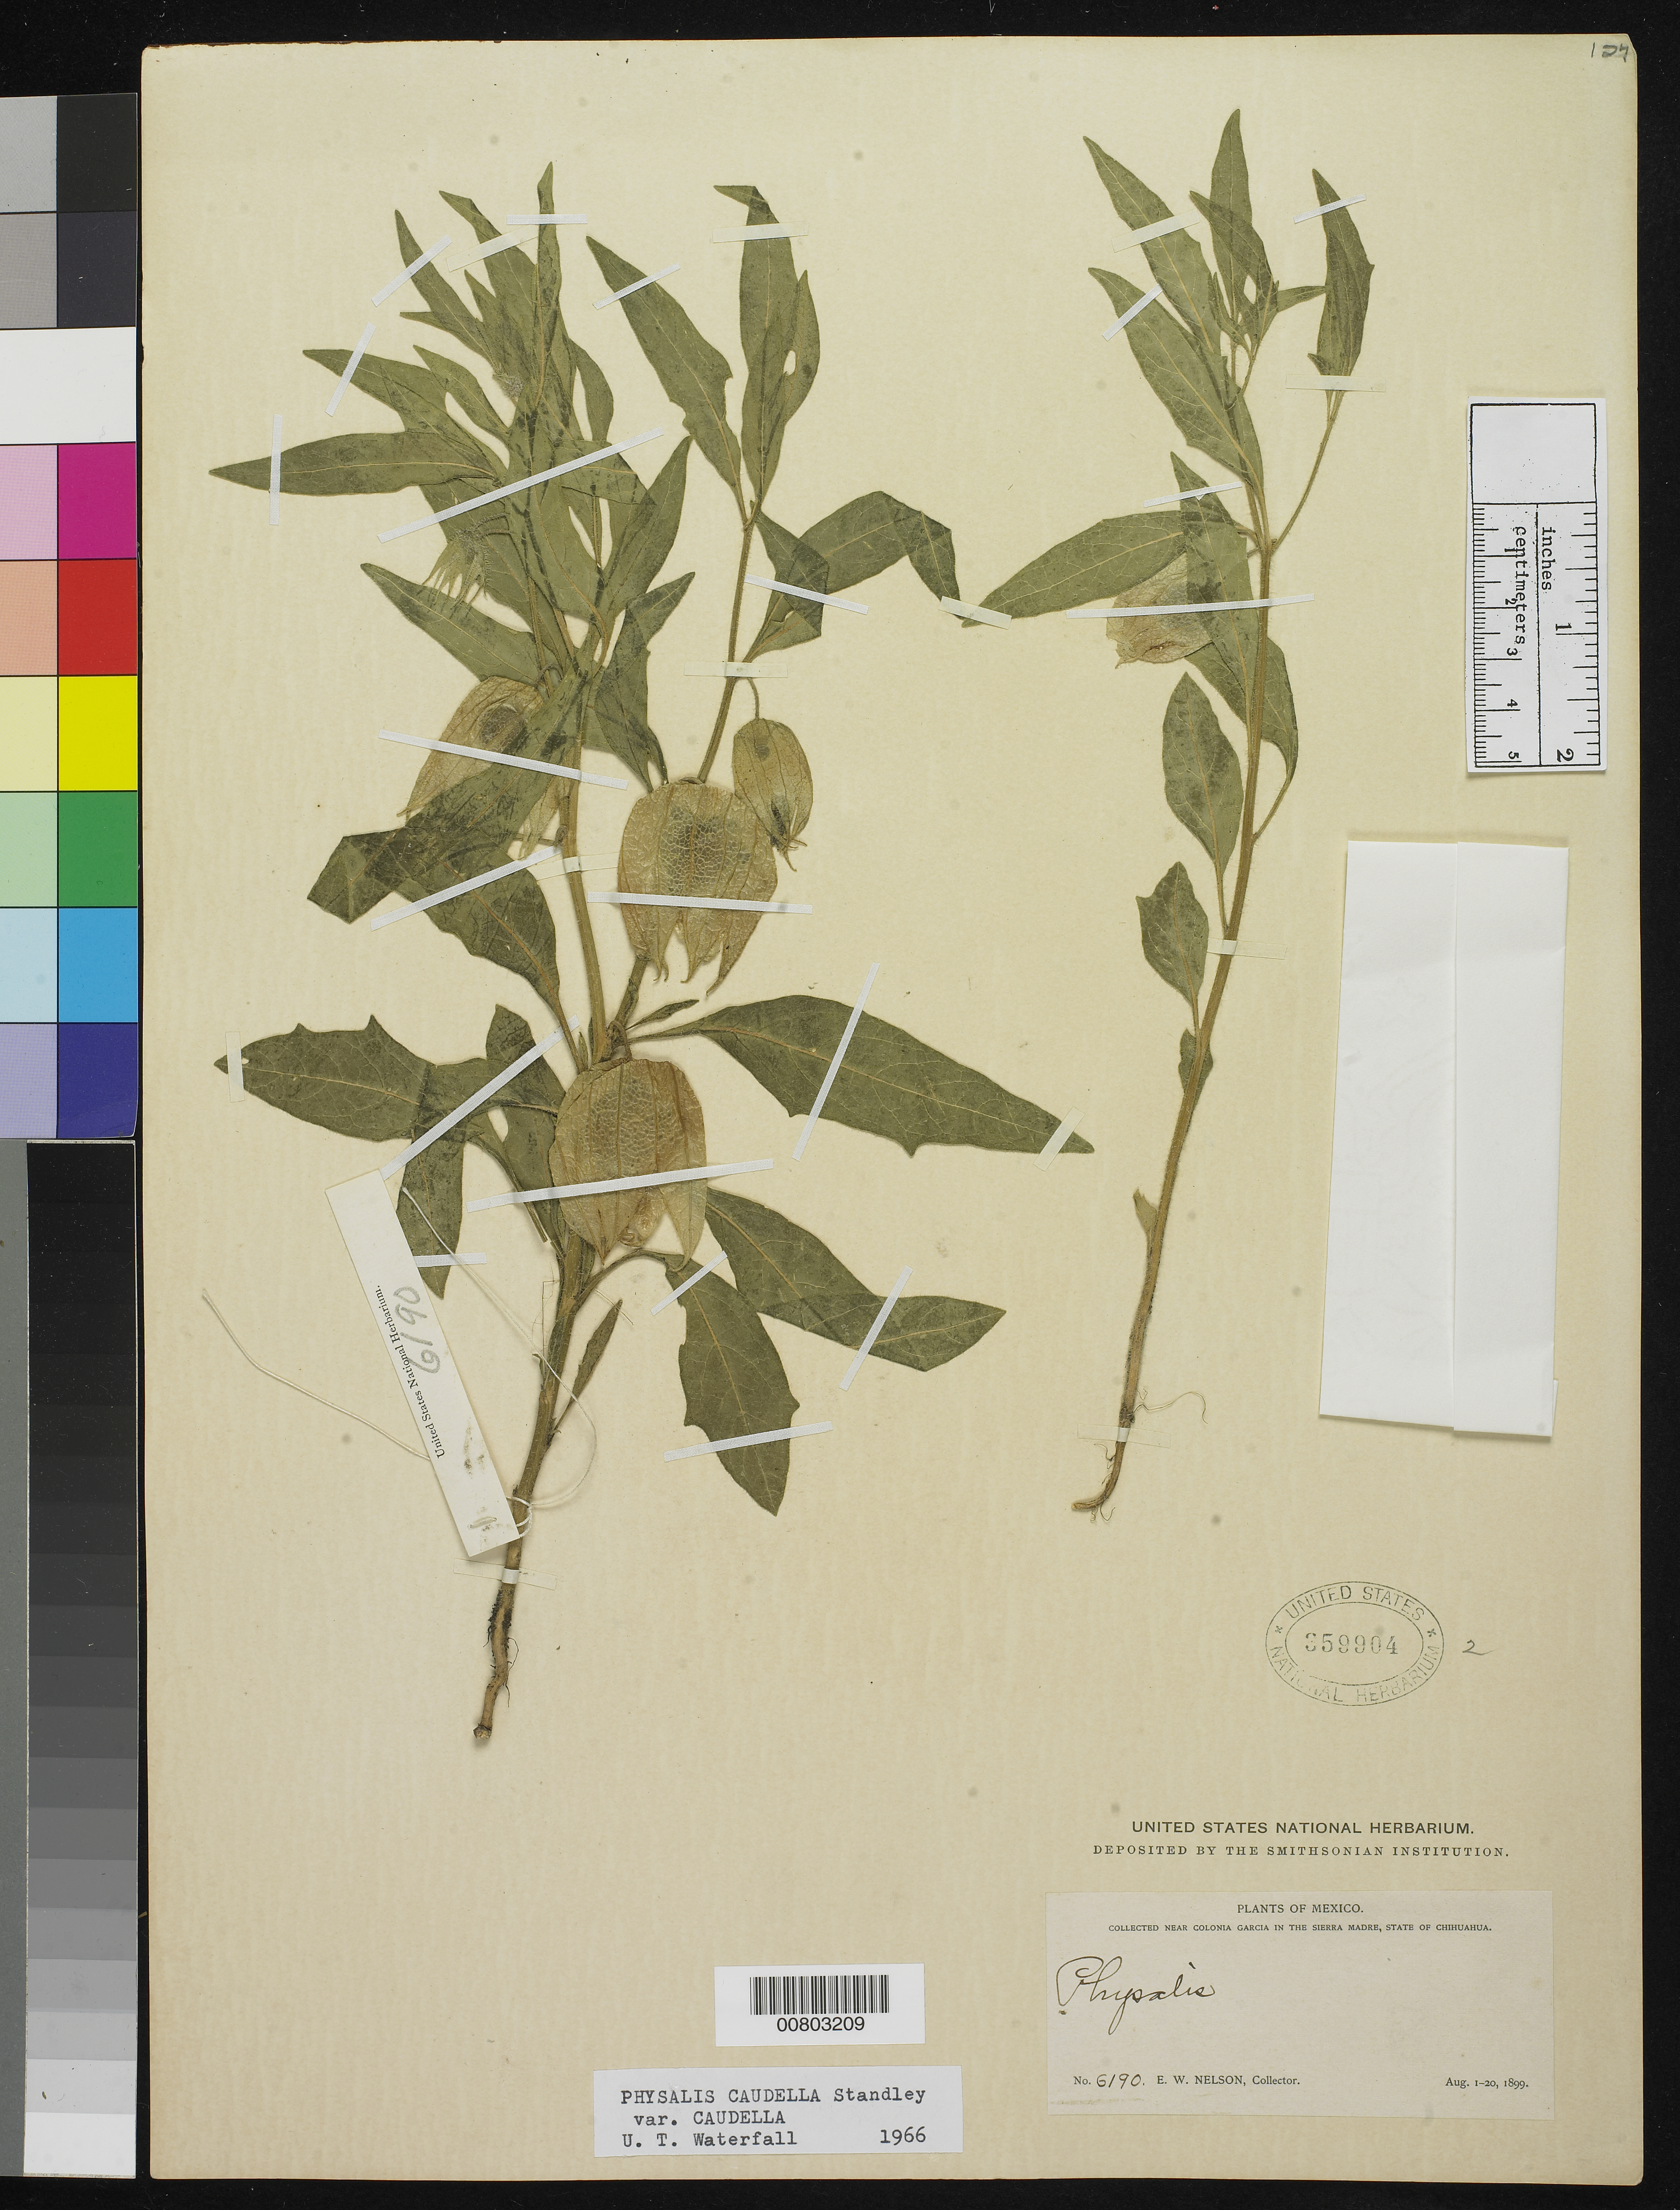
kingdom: Plantae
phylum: Tracheophyta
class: Magnoliopsida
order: Solanales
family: Solanaceae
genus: Physalis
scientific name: Physalis caudella var. caudella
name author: Standl.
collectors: E. W. Nelson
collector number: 6190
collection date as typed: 01 Aug 1899 to 20 Aug 1899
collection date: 1899-08-01/1899-08-20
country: Mexico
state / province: Chihuahua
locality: Near Colonia García in the Sierra Madre, Chihuahua.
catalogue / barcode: US 359904